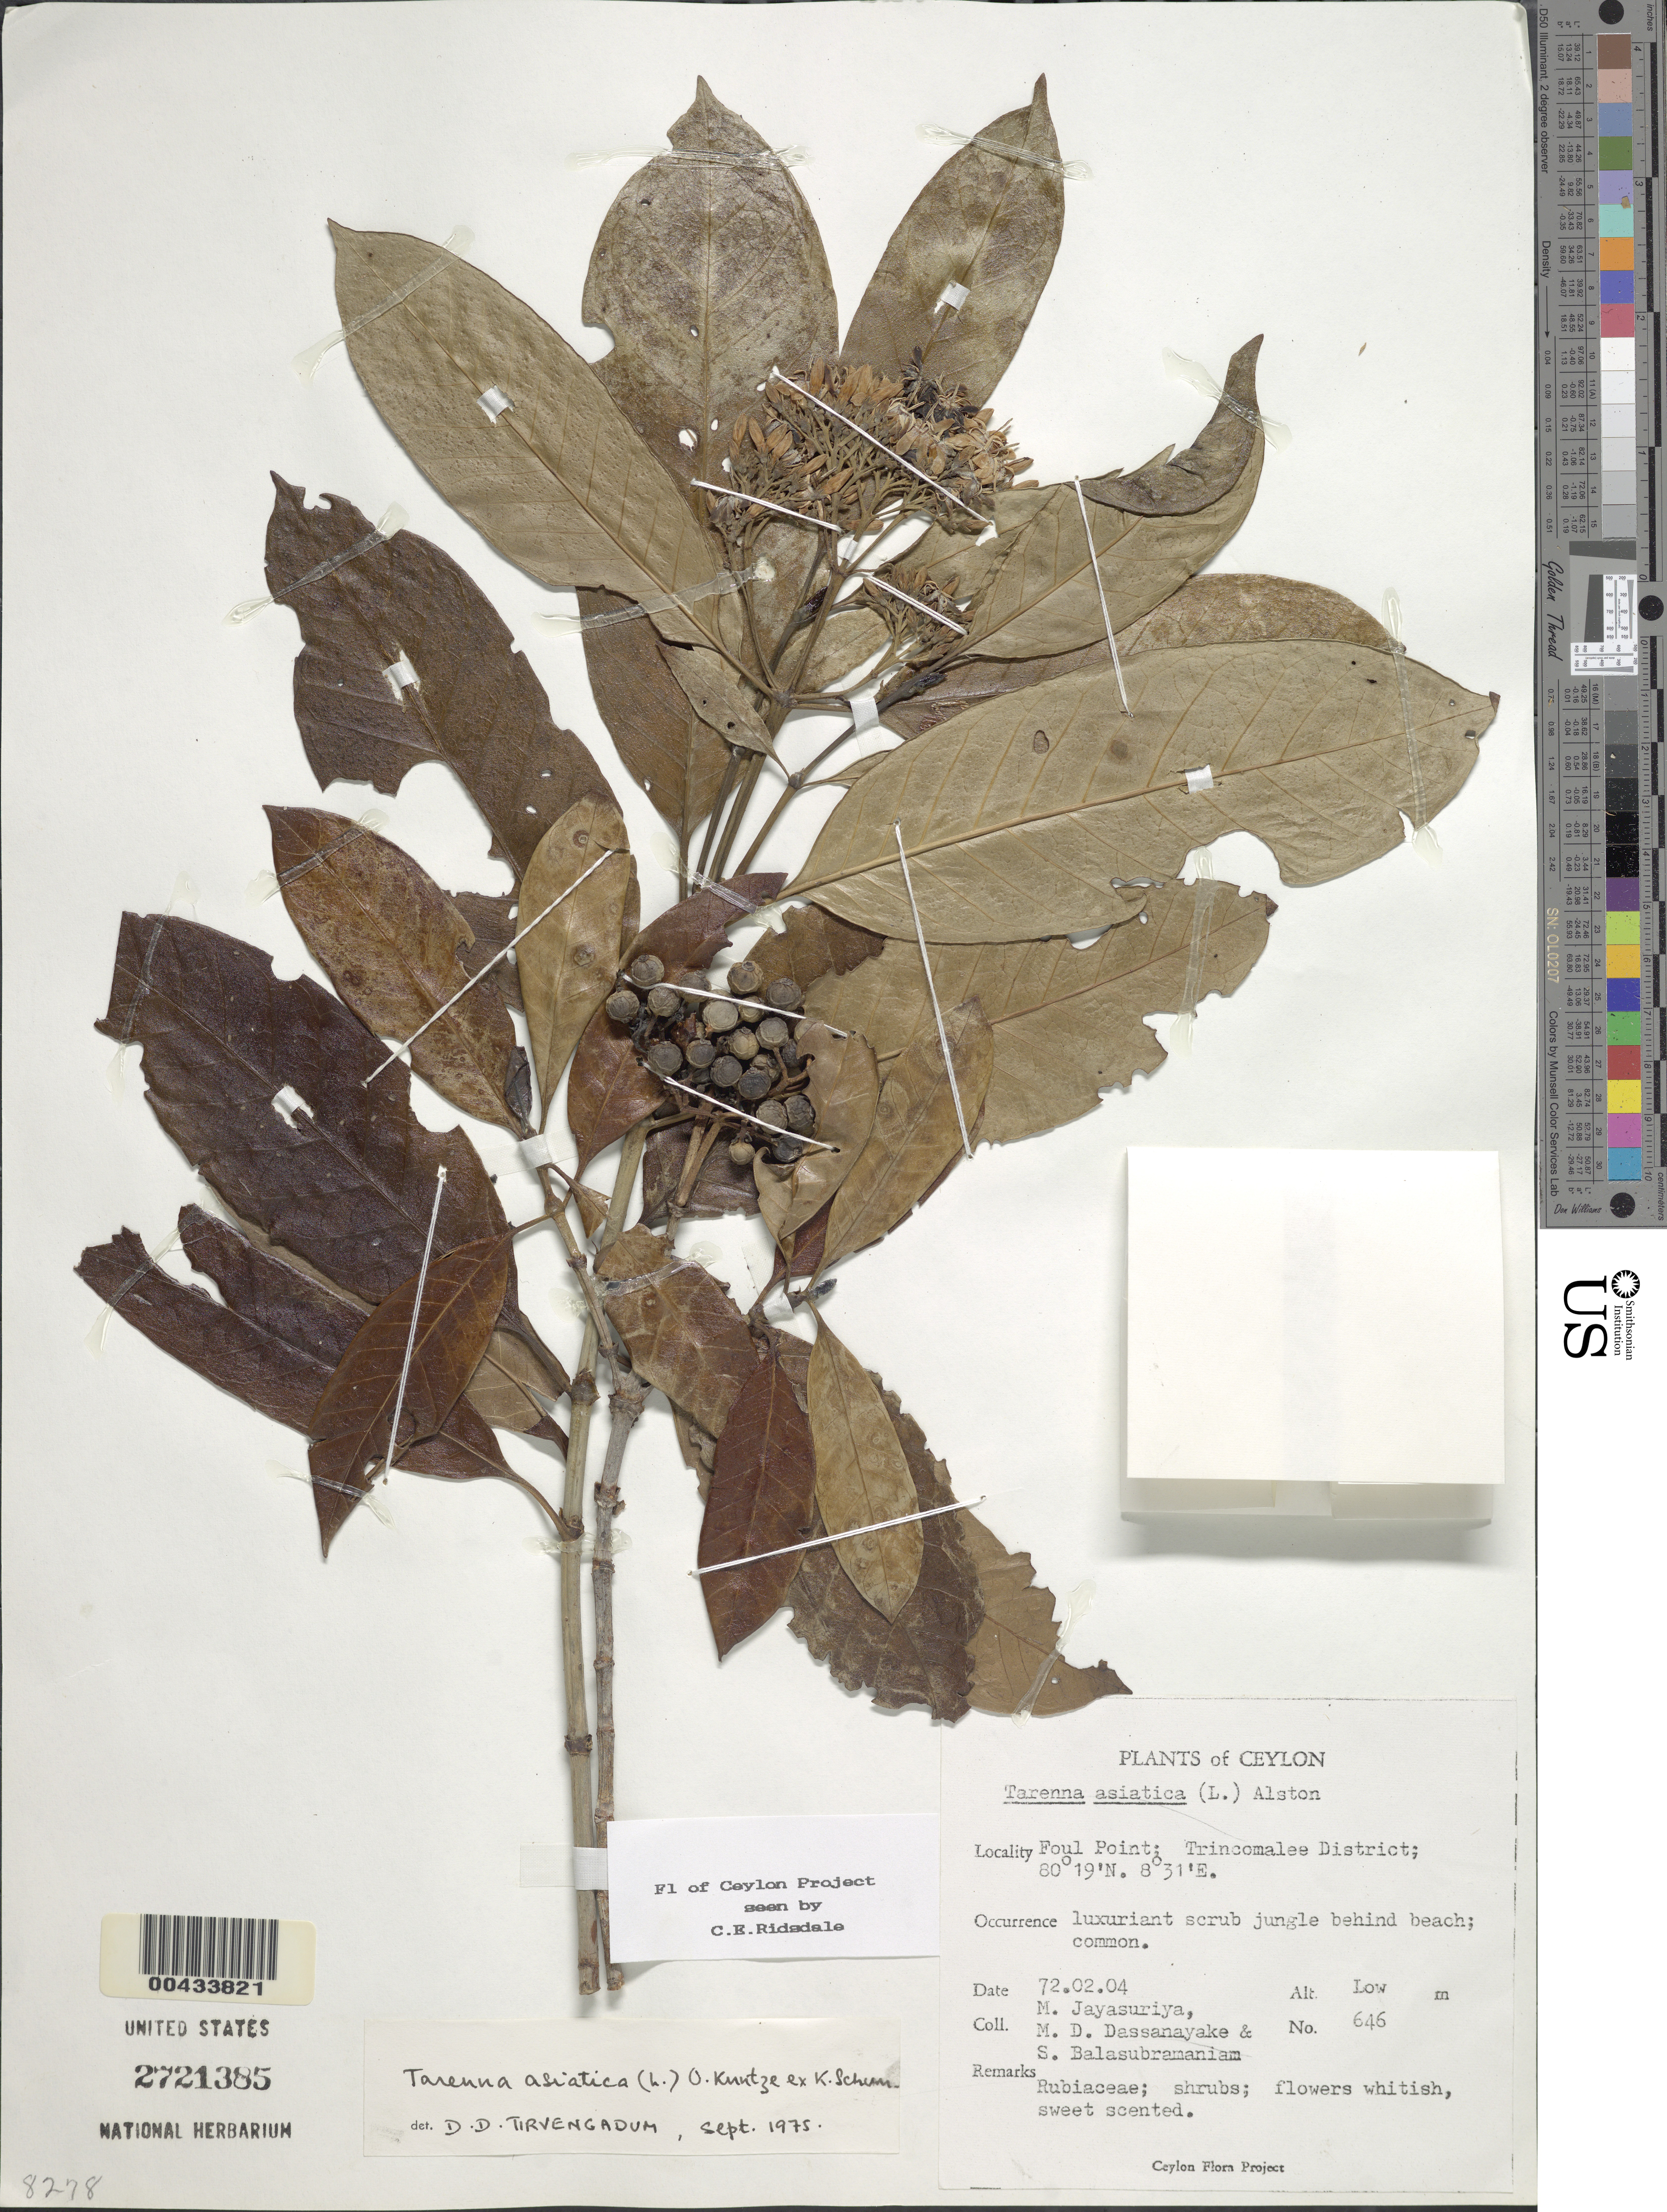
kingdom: Plantae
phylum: Tracheophyta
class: Magnoliopsida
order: Gentianales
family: Rubiaceae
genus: Tarenna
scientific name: Tarenna asiatica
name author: (L.) Kuntze ex K. Schum.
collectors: A. H. Jayasuriya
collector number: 646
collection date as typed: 02 Apr 1972 or 04 Feb 1972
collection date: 1972-02-04 or 1972-04-02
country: Sri Lanka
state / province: Eastern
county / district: Trincomalee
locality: Foul Point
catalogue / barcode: US 2721385